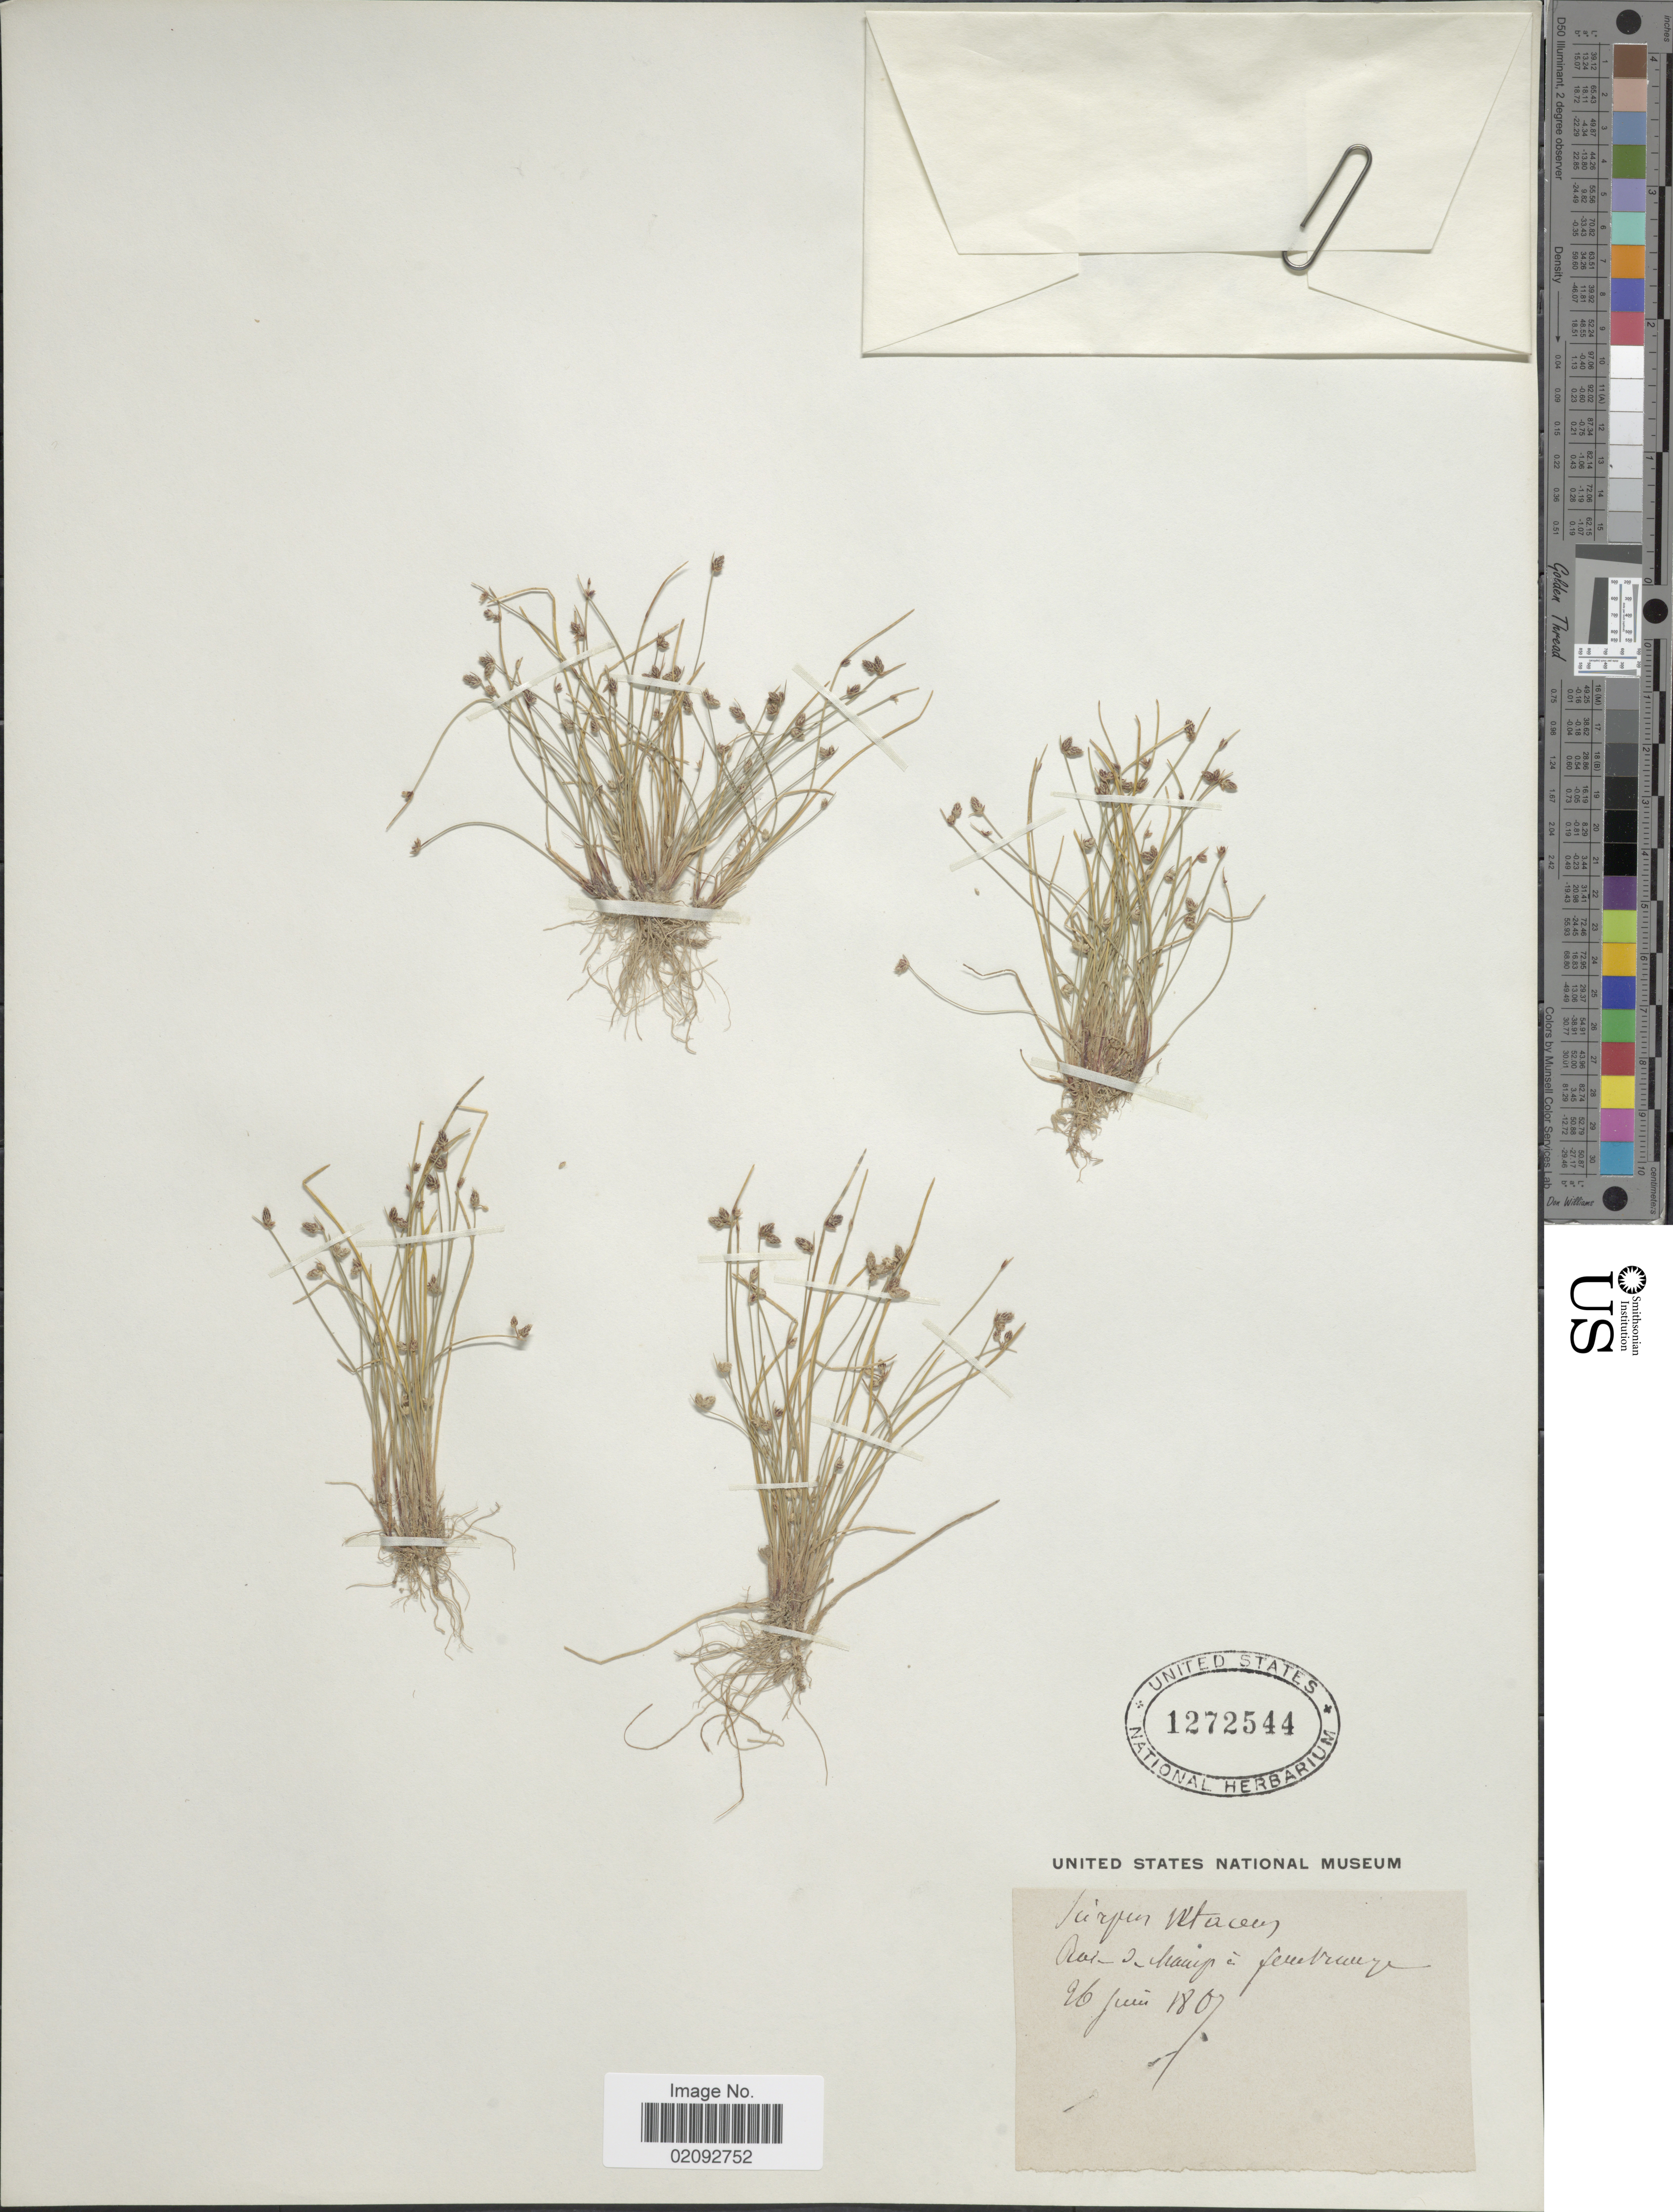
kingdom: Plantae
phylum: Tracheophyta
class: Liliopsida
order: Poales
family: Cyperaceae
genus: Isolepis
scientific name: Isolepis setacea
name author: (L.) R. Br.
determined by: Strong, Mark T., (BOT), Smithsonian Institution - National Museum of Natural History (UNITED STATES)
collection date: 1807-06-26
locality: Aut-Maipe feutruuqe [unsure placement] [interpreted]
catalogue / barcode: US 1272544